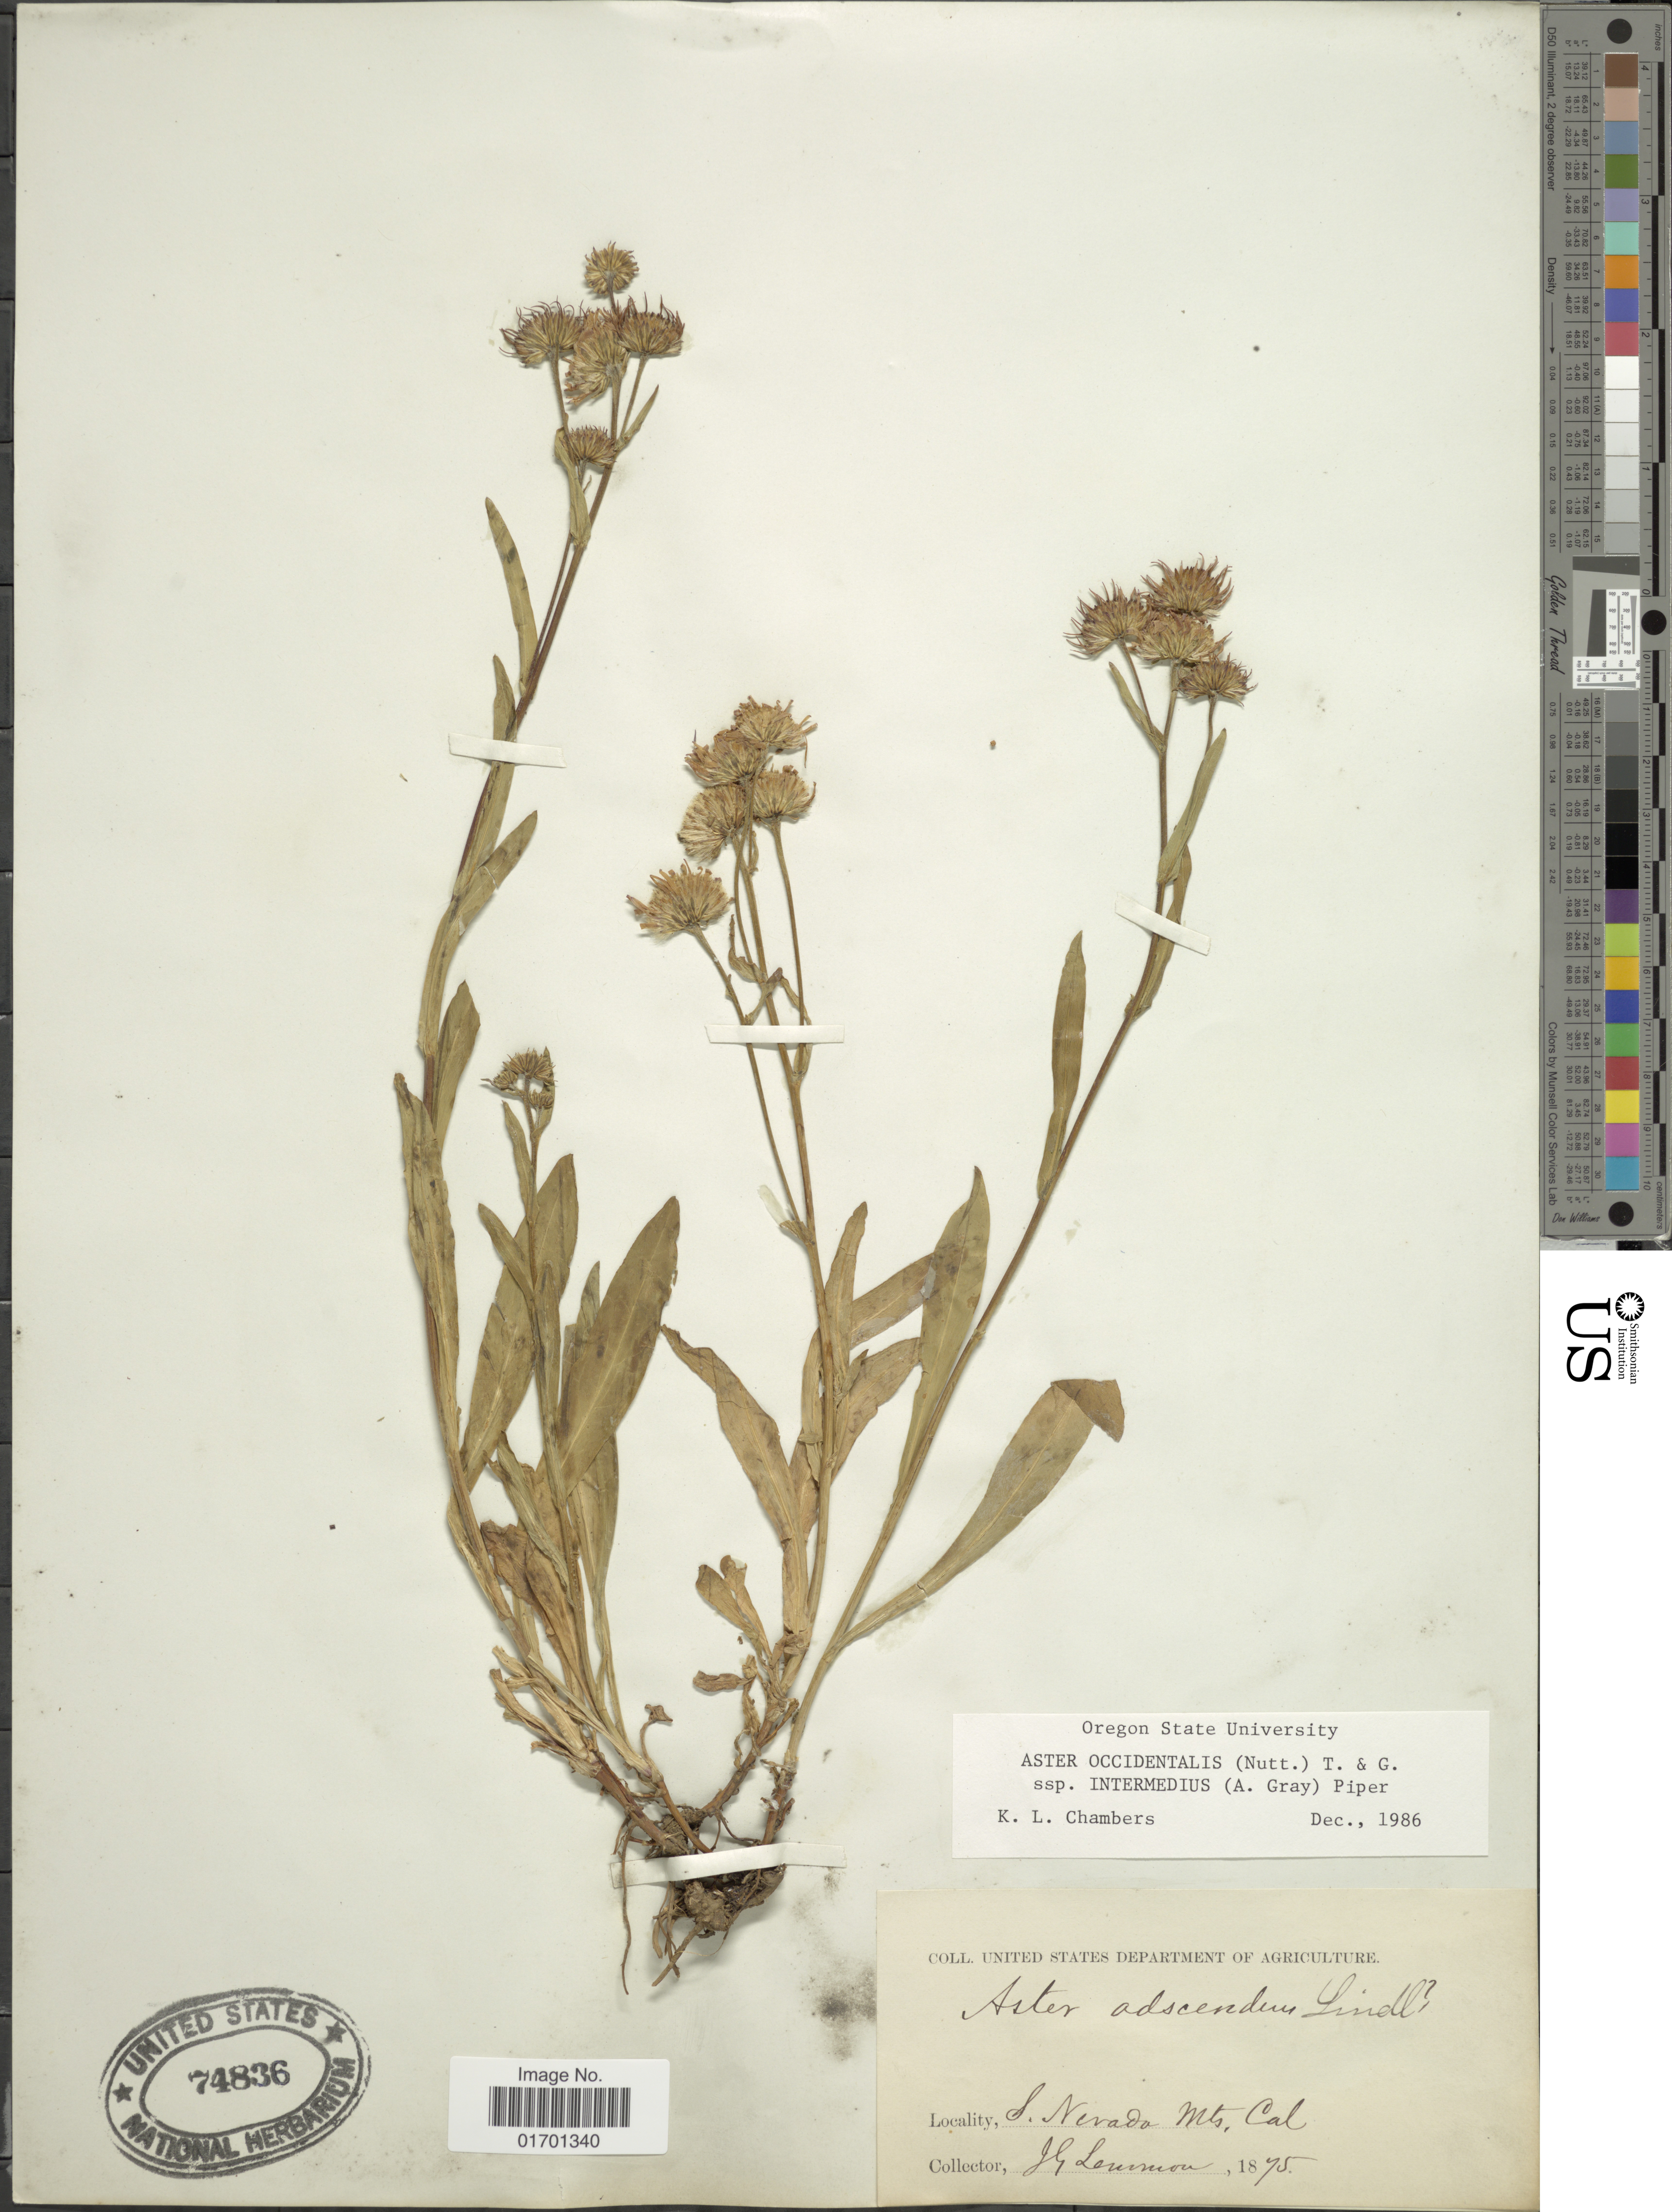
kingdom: Plantae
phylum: Tracheophyta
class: Magnoliopsida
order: Asterales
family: Asteraceae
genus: Symphyotrichum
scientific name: Symphyotrichum spathulatum var. intermedium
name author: (A. Gray) G.L. Nesom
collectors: J. Lemmon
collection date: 1875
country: United States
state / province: California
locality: S. Nevada Mts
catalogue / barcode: US 74836